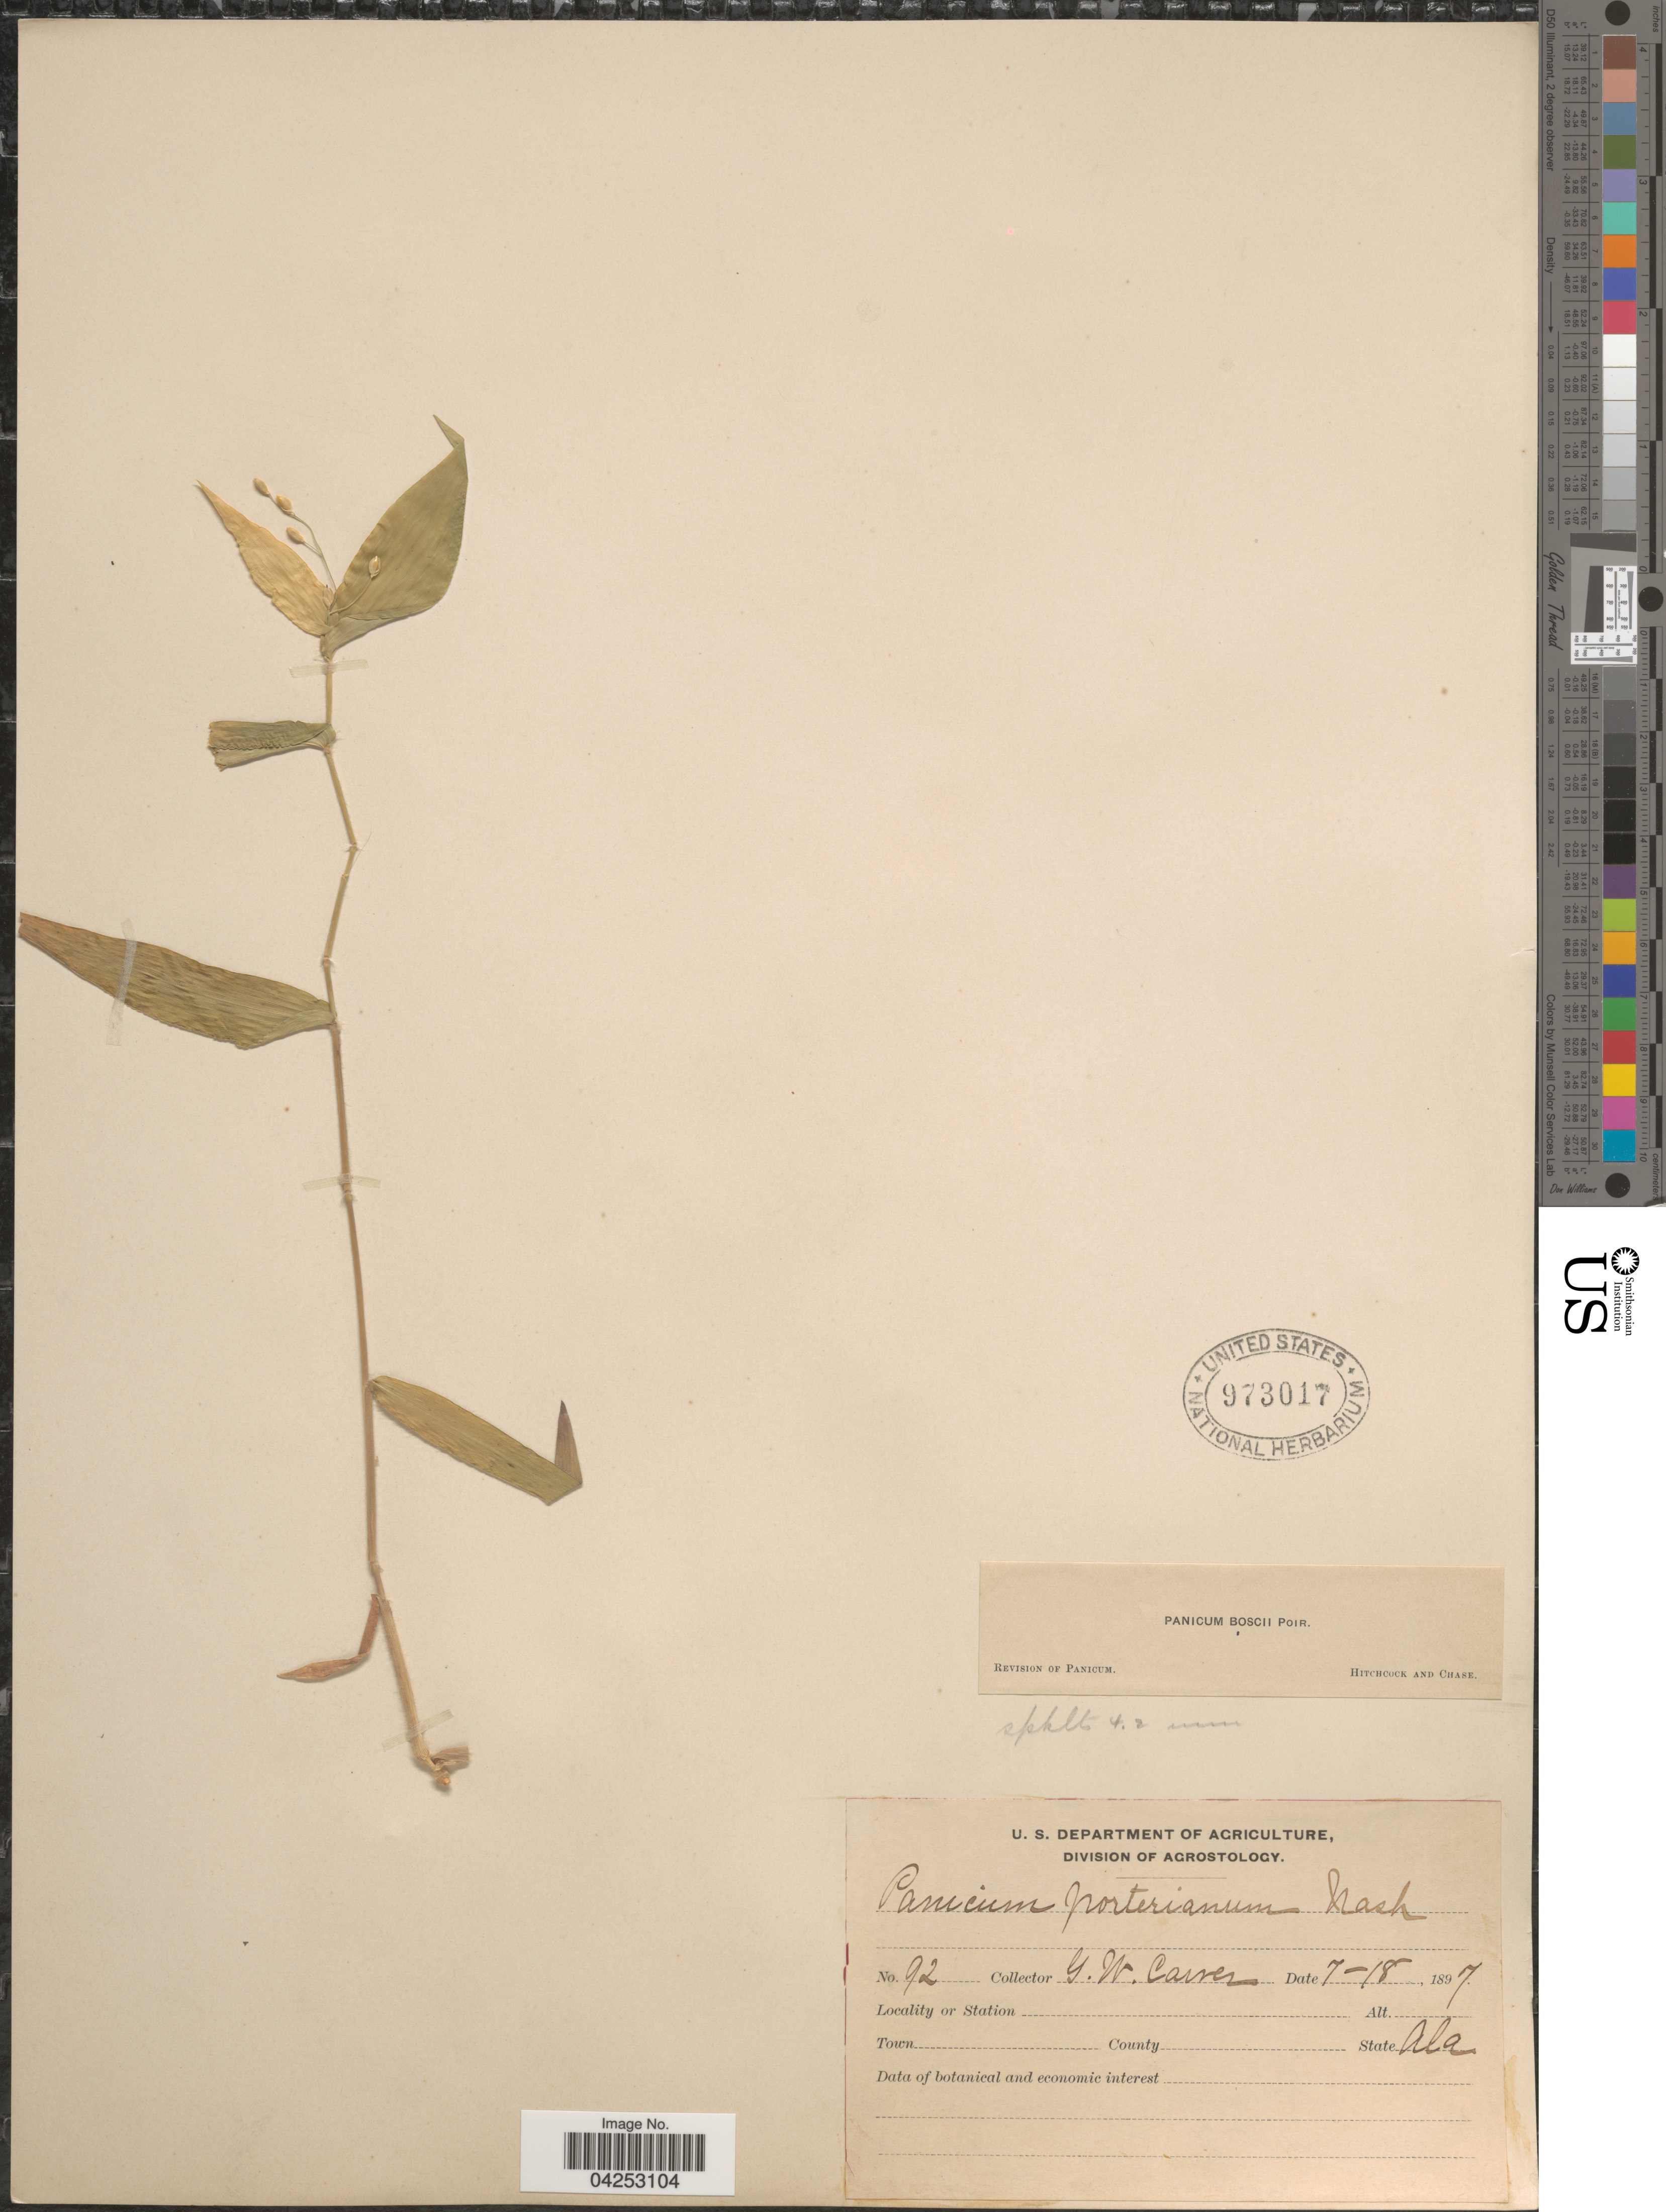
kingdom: Plantae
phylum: Tracheophyta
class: Liliopsida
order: Poales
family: Poaceae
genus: Dichanthelium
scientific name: Dichanthelium boscii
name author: (Poir.) Gould & C.A. Clark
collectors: G. Carver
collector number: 92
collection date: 1897-07-18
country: United States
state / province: Alabama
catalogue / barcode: US 973017